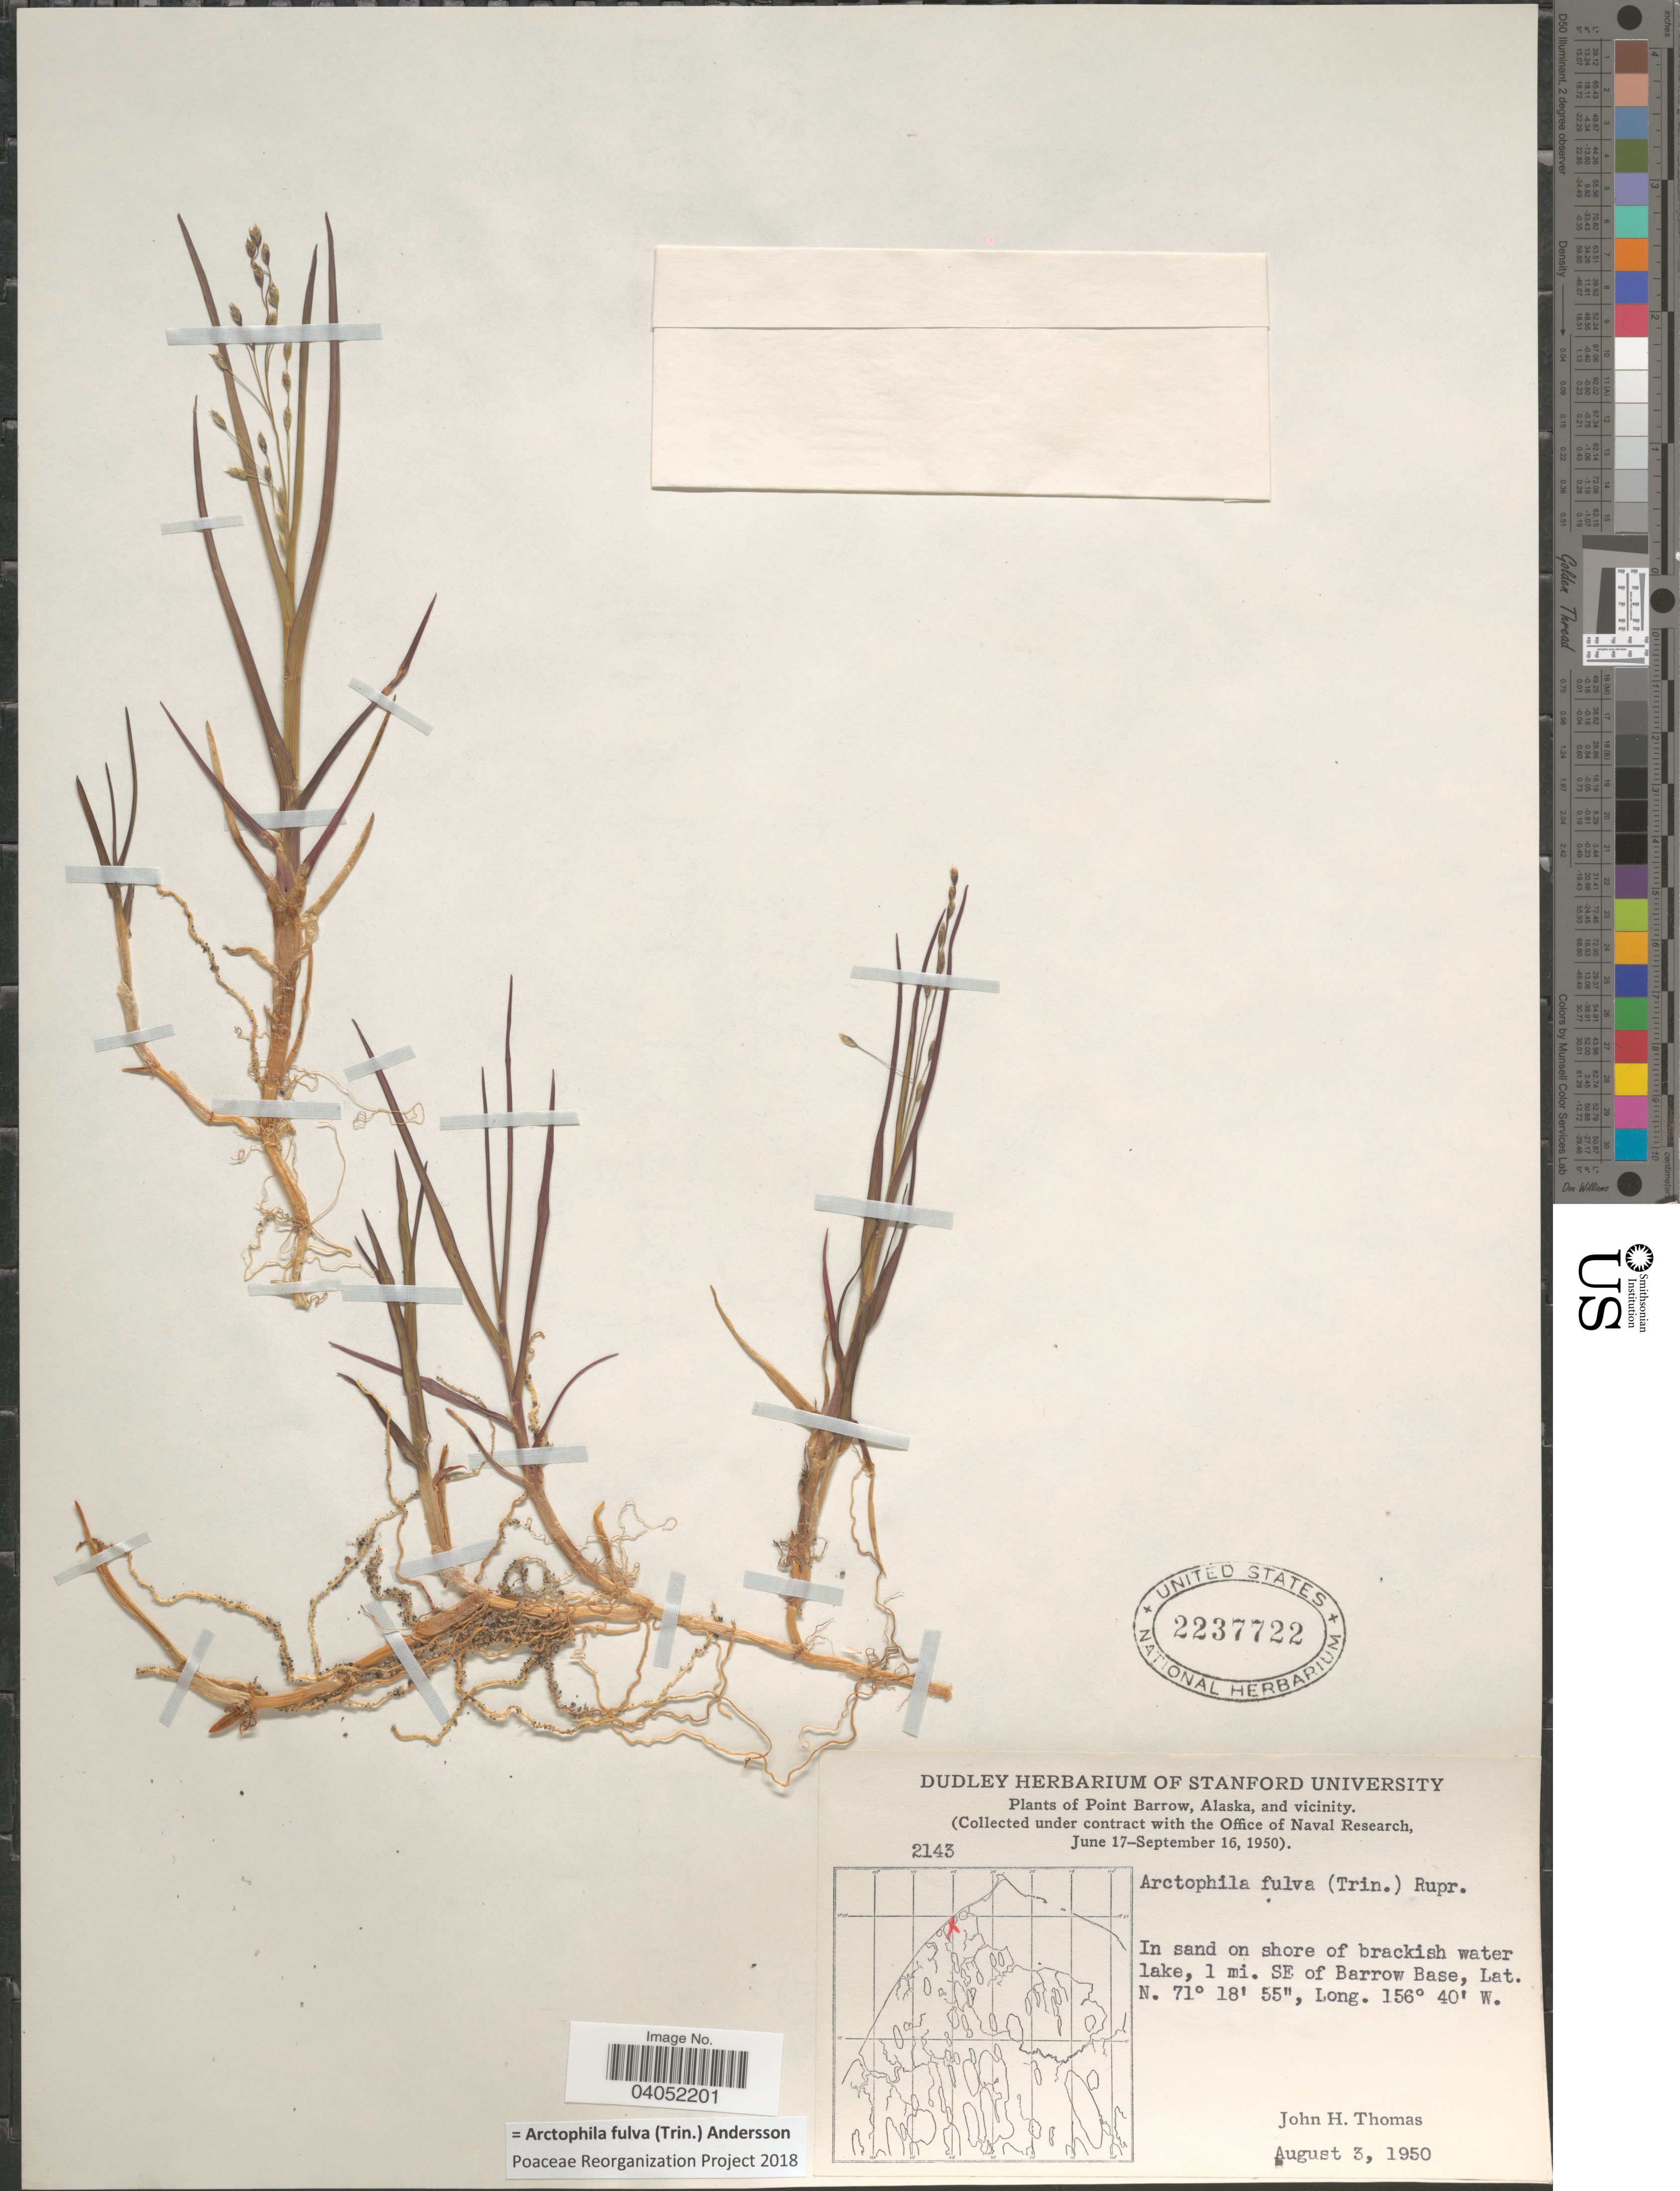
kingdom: Plantae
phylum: Tracheophyta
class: Liliopsida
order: Poales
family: Poaceae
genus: Arctophila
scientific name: Arctophila fulva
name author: (Trin.) Andersson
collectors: J. H. Thomas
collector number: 2143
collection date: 1950-08-03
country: United States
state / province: Alaska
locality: Point Barrow, Alaska, and vicinity. 1 mi. SE of Barrow Base.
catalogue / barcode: US 2237722